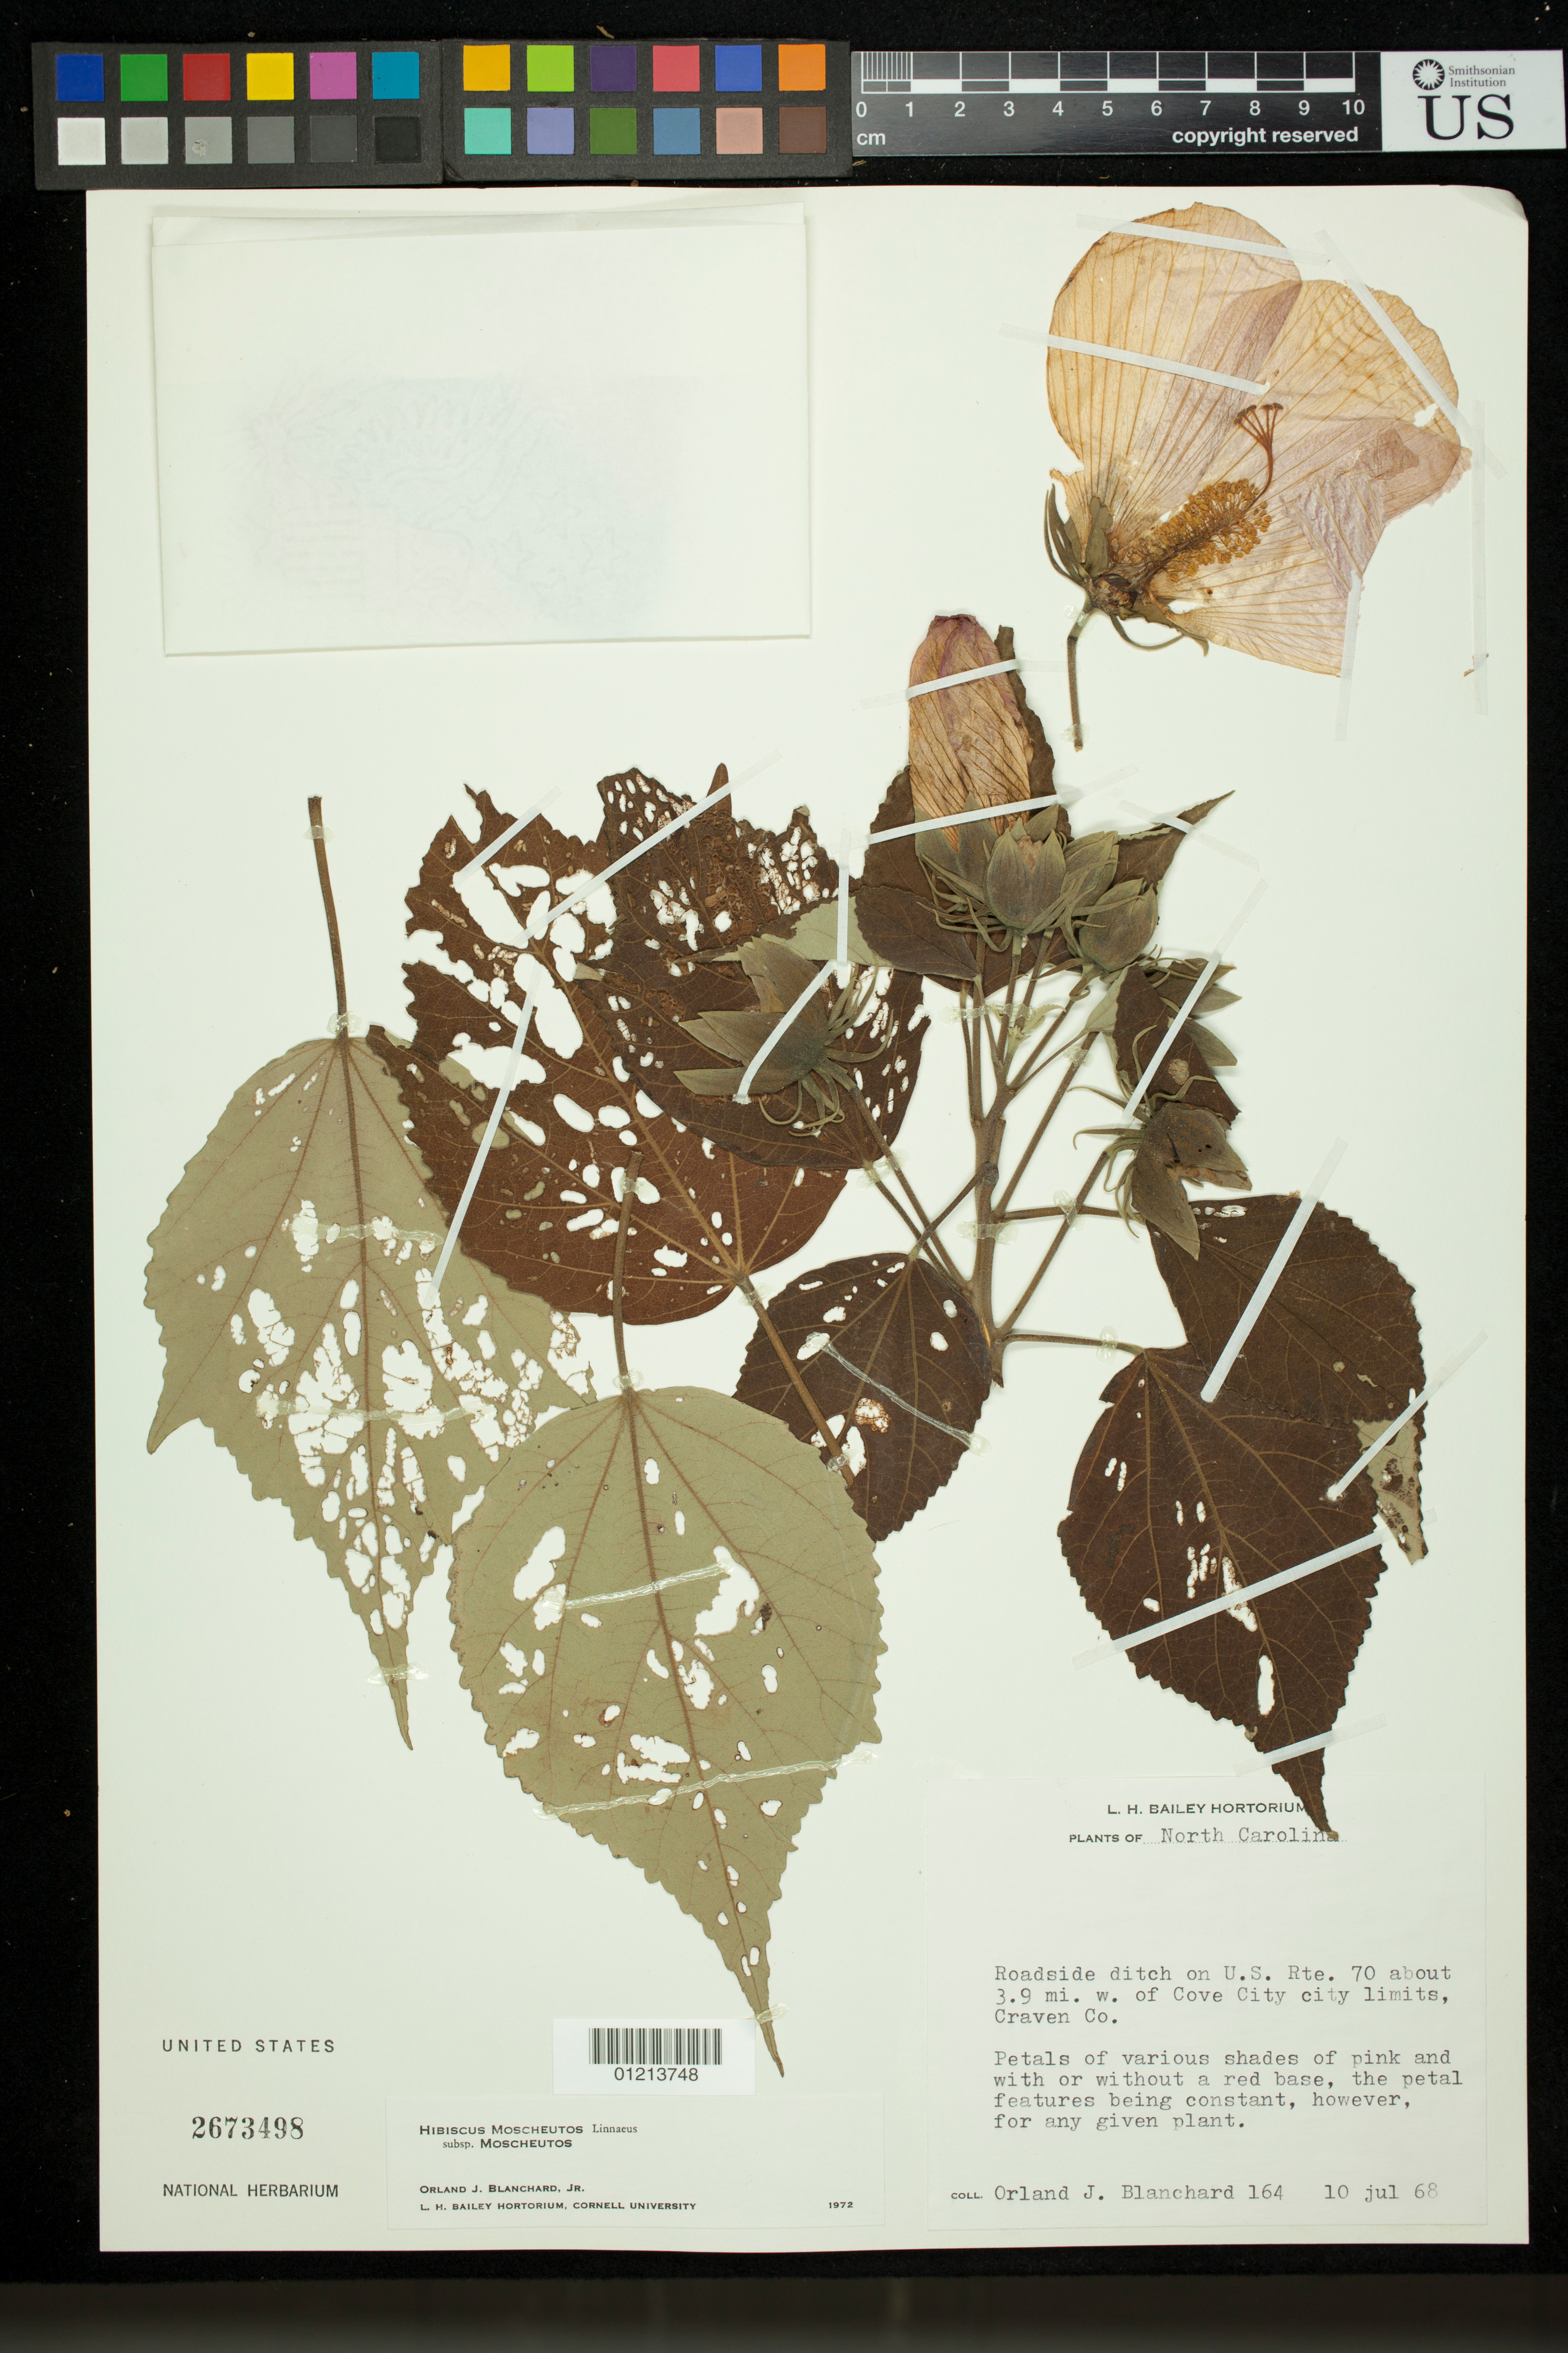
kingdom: Plantae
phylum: Tracheophyta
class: Magnoliopsida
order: Malvales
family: Malvaceae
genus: Hibiscus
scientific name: Hibiscus moscheutos subsp. moscheutos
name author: L.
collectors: O. J. Blanchard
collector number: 164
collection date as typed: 07 Oct 1968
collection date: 1968-10-07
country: United States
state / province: North Carolina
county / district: Craven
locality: Roadside ditch on U.S. Rte. 70 about 3.9 mi. w. of Cove City city limits, Craven Co.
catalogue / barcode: US 2673498